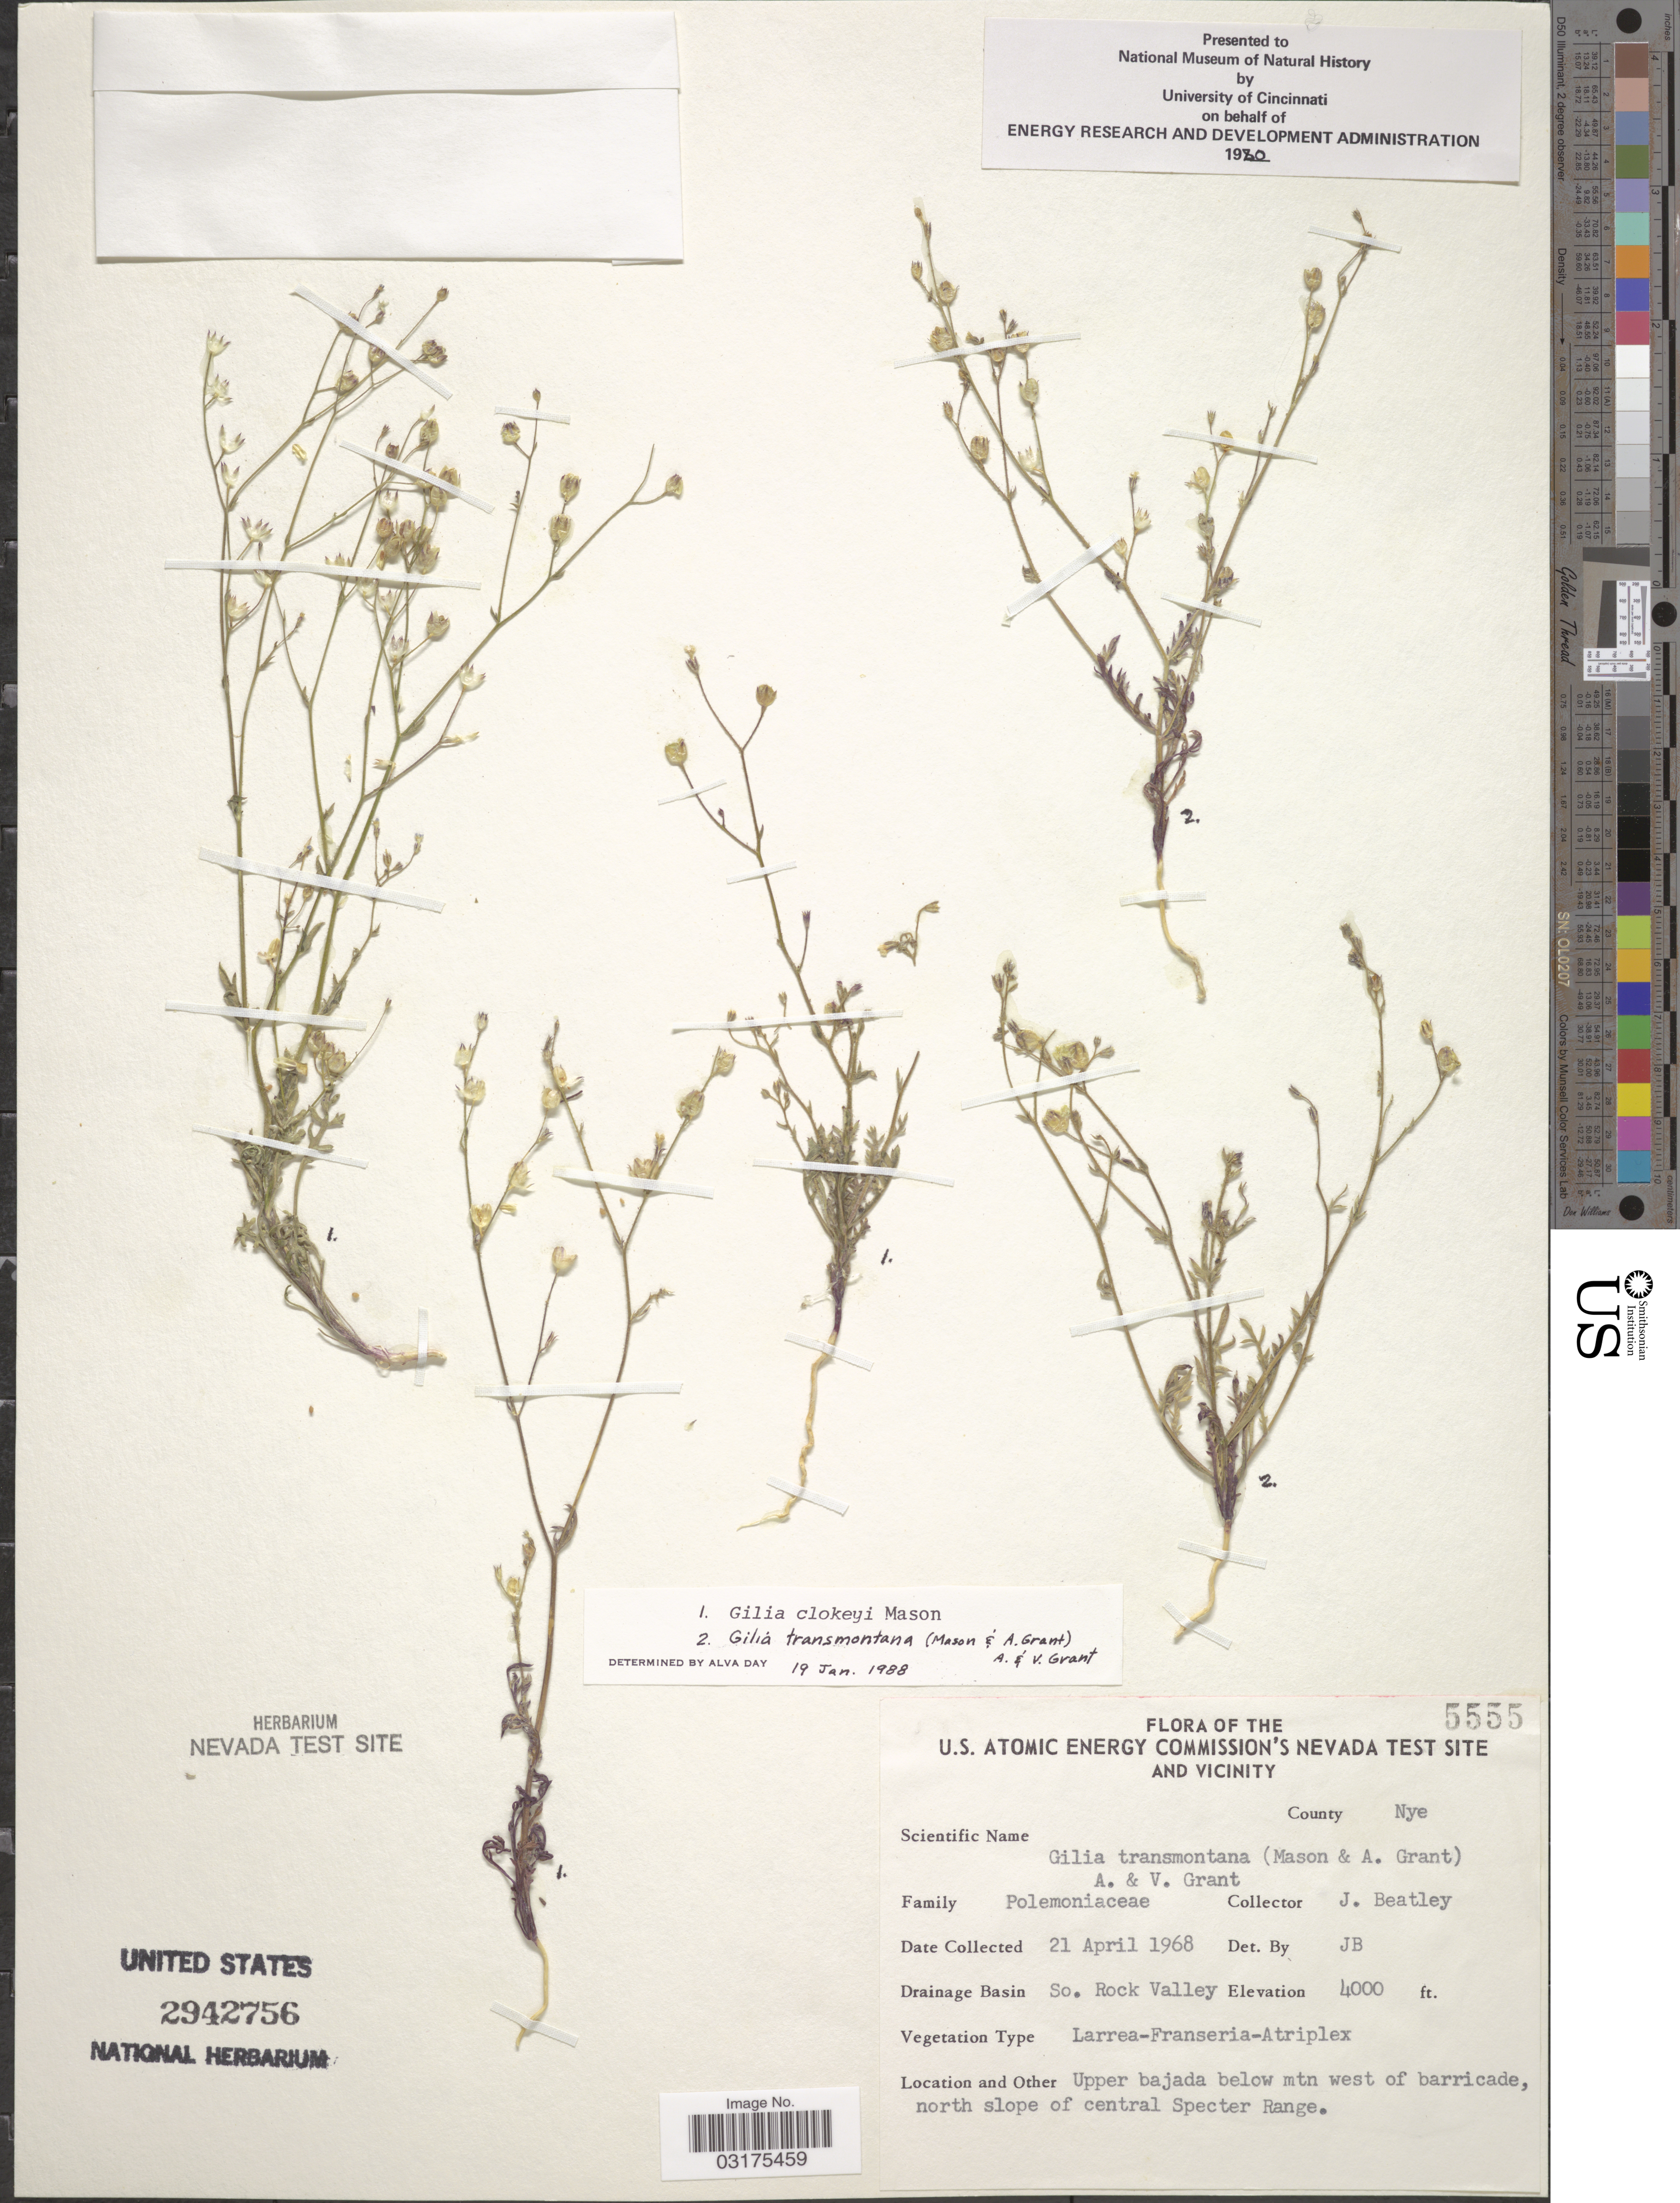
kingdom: Plantae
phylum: Tracheophyta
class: Magnoliopsida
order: Ericales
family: Polemoniaceae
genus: Gilia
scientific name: Gilia clokeyi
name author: H. Mason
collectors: J. C. Beatley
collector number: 5555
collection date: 1968-04-21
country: United States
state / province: Nevada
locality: The U.S. Atomic Energy Commission's Nevada Test Site And Vicinity, County Nye, Drainage Basin So. Rock Valley, Upper bajada below mtn west of barricade, north slope of central Specter Range.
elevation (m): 1219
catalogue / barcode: US 2942756